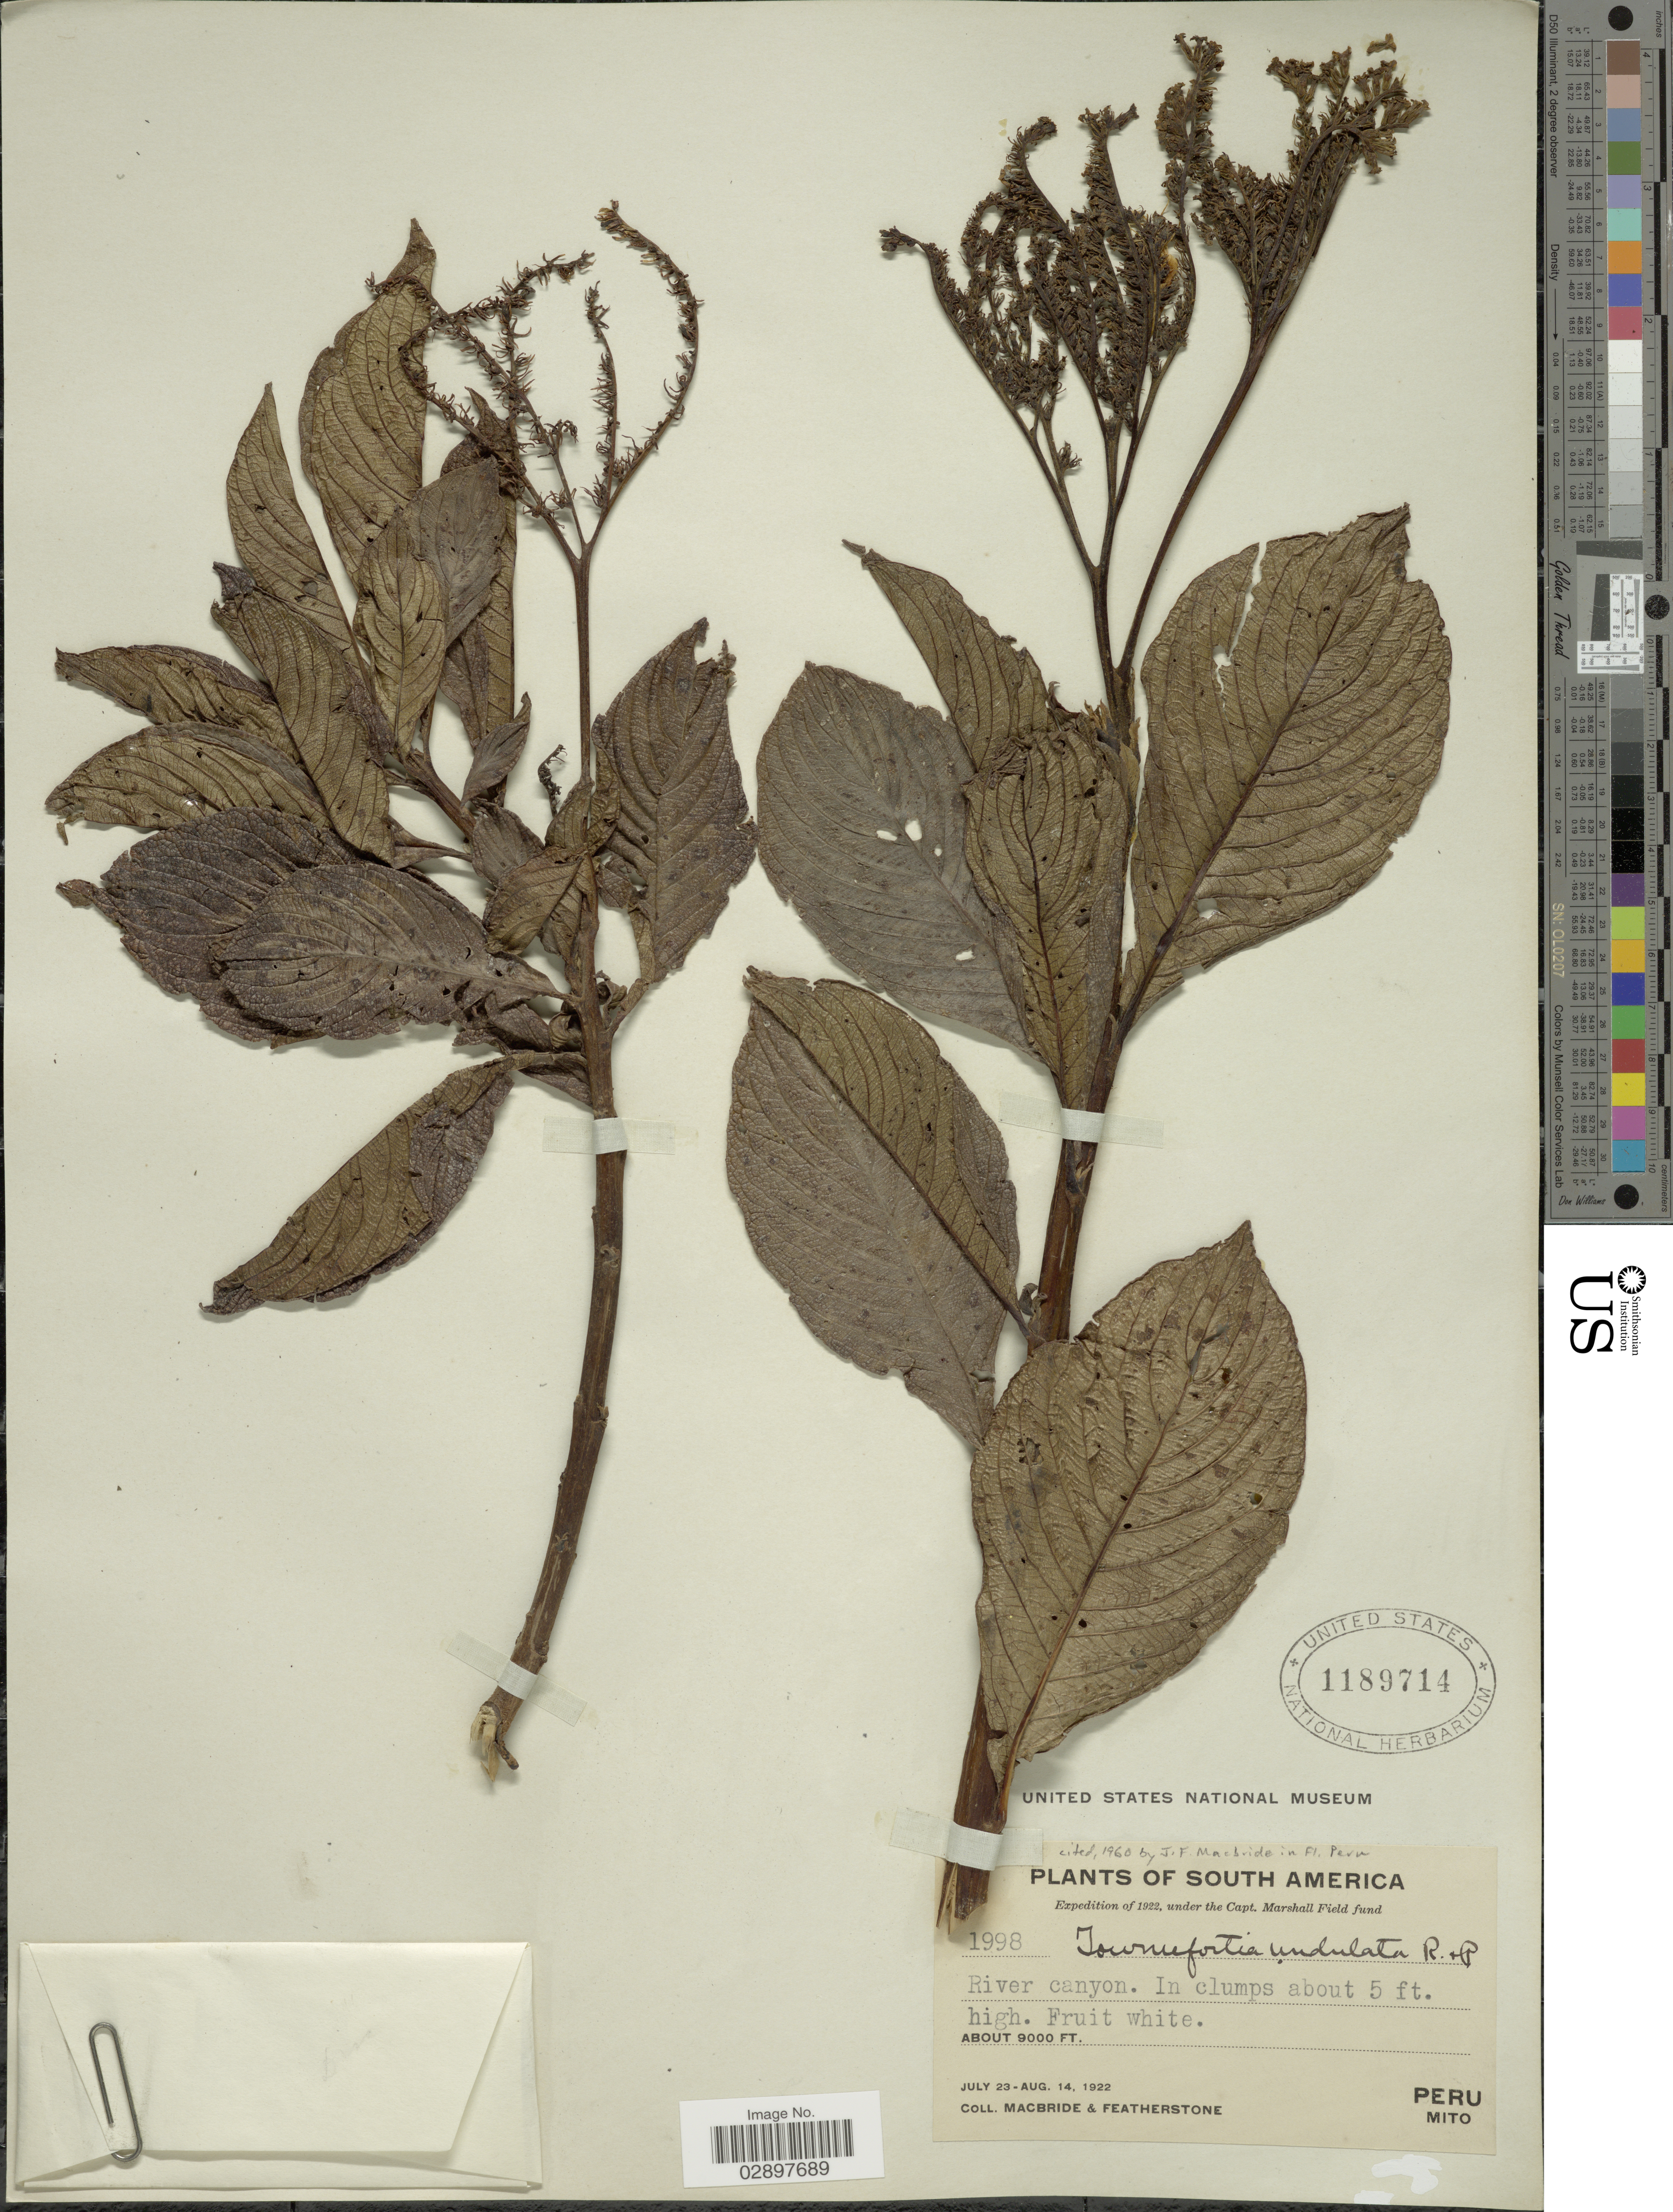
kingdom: Plantae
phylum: Tracheophyta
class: Magnoliopsida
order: Boraginales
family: Heliotropiaceae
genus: Tournefortia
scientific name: Tournefortia undulata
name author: Benth.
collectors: Macbride, -- & -. Featherstone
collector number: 1998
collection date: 1922-07-23/1922-08-14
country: Peru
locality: River Canyon. Mito.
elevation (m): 2743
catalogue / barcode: US 1189714